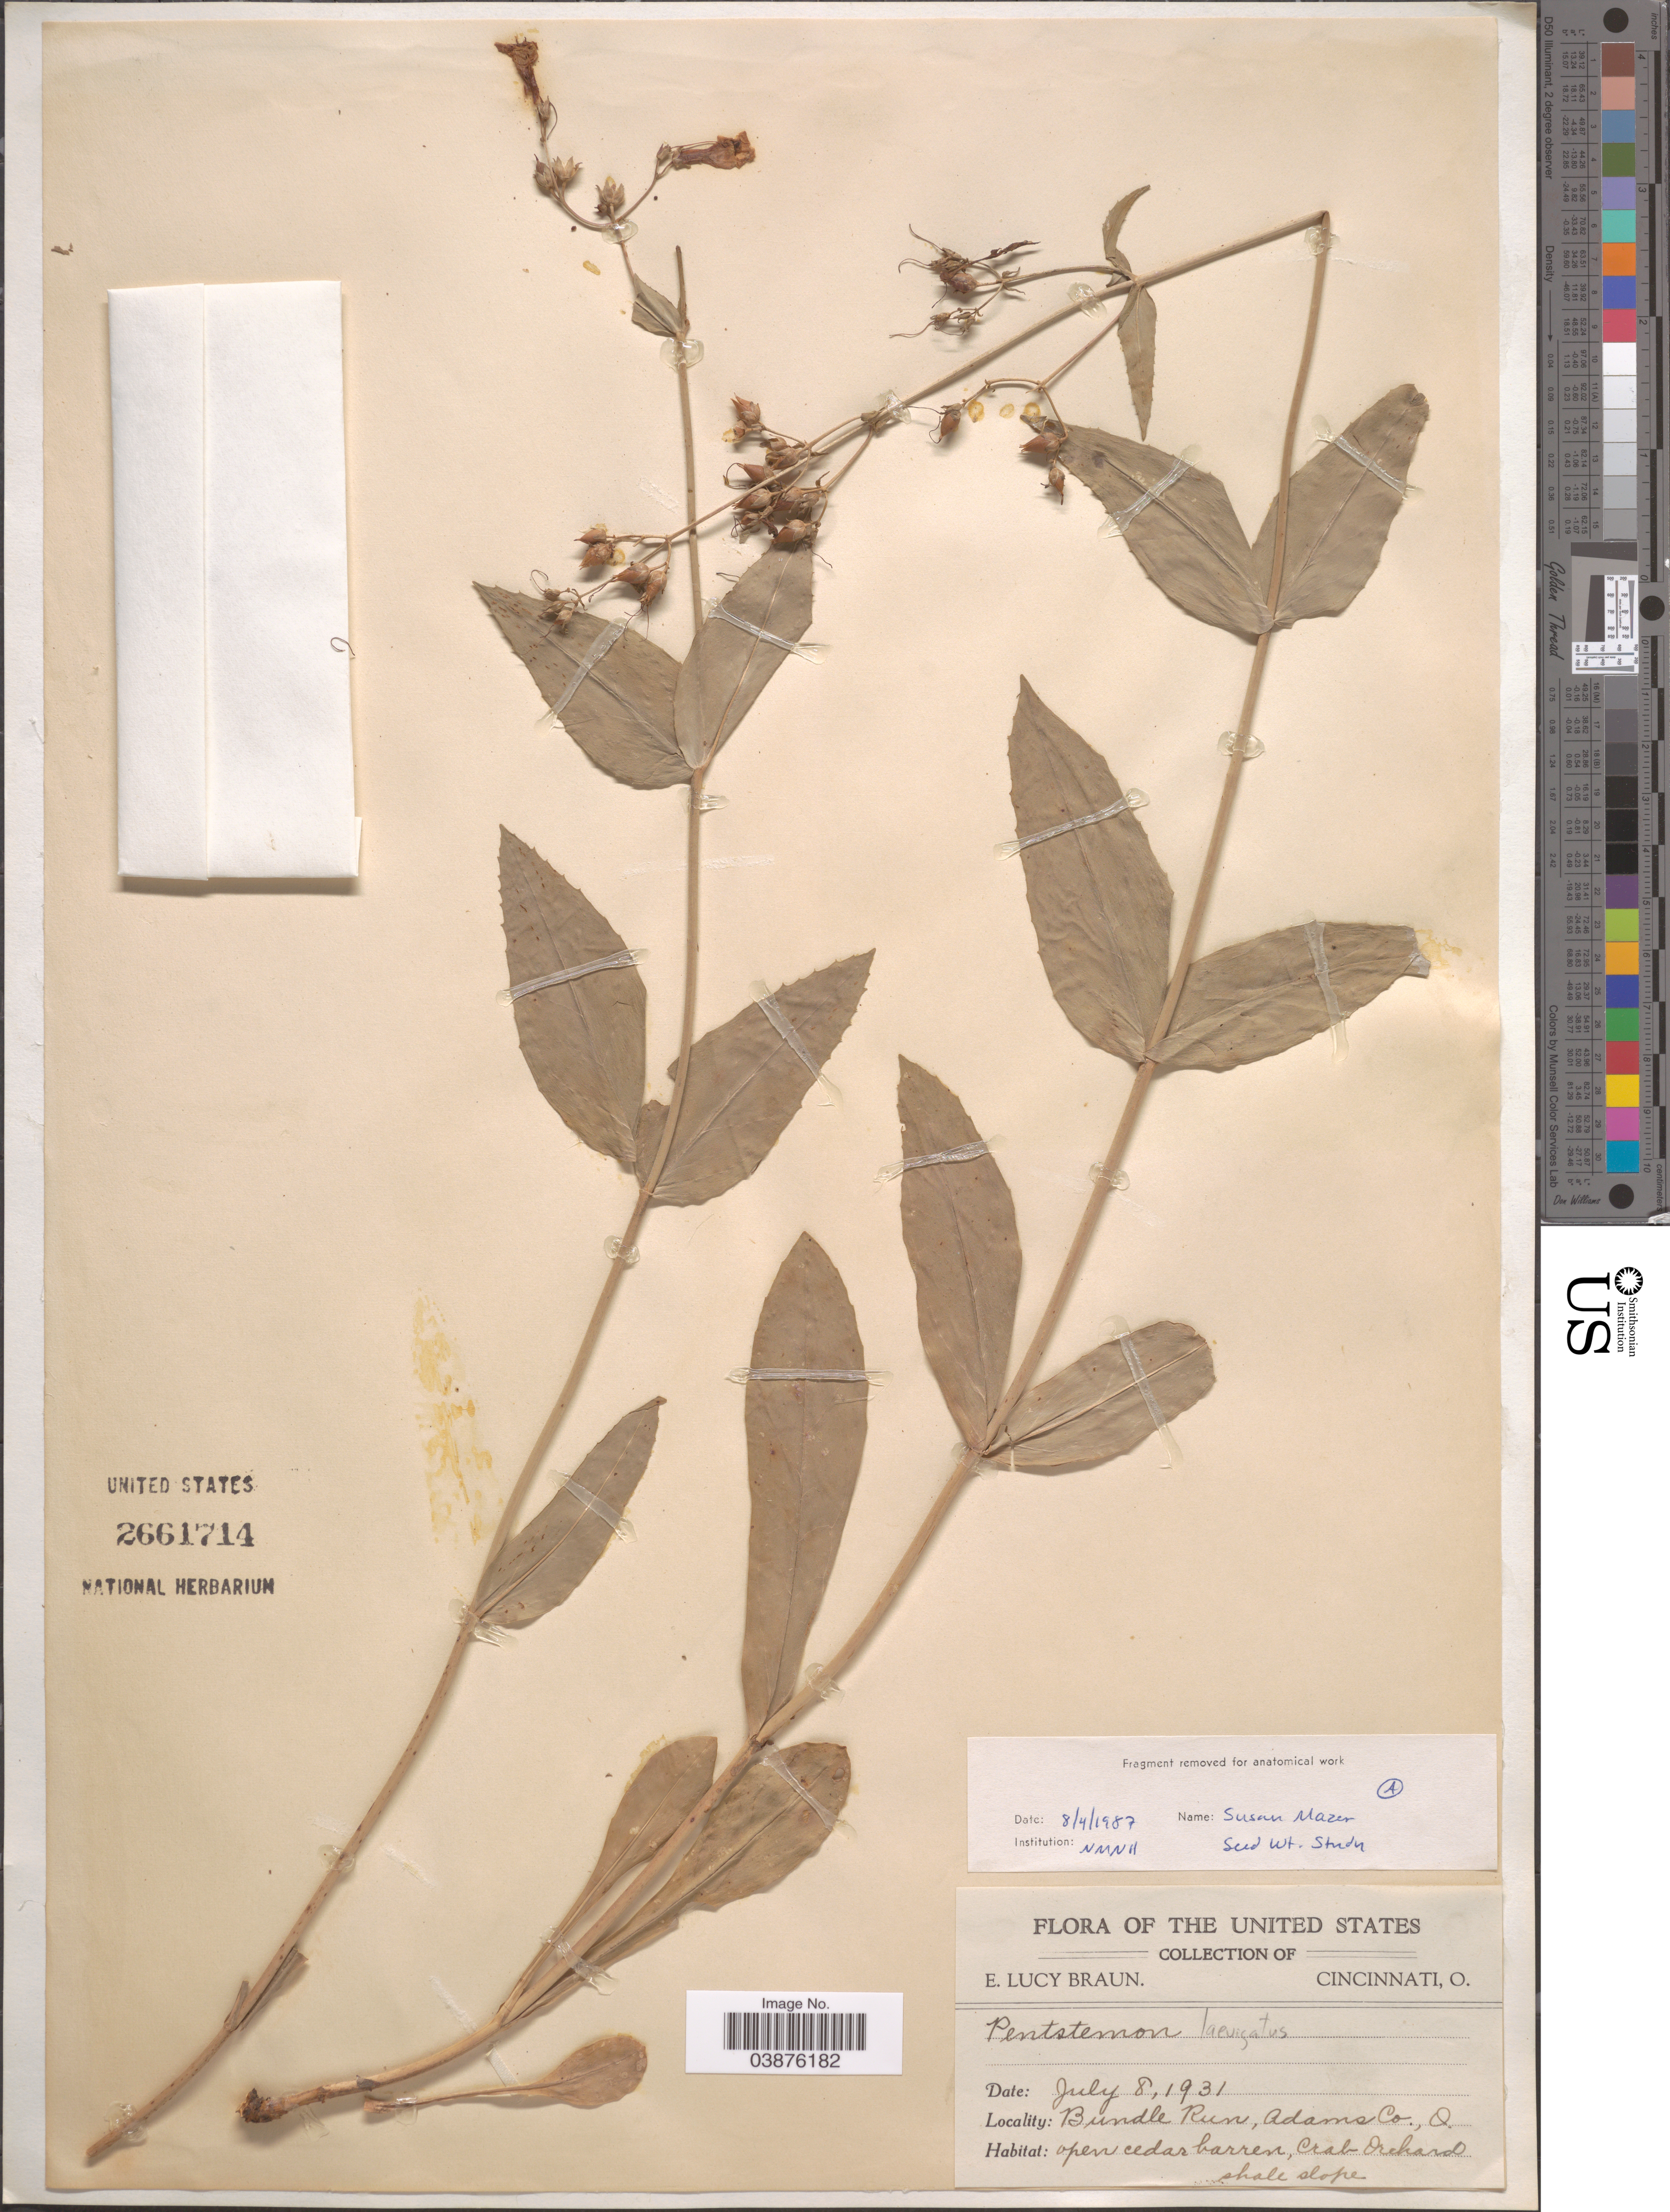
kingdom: Plantae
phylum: Tracheophyta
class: Magnoliopsida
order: Lamiales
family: Plantaginaceae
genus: Penstemon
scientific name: Penstemon laevigatus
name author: Aiton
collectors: E. L. Braun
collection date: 1931-07-08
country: United States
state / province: Ohio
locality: Bundle Run, Adams Co. Crab Orchard shale slope.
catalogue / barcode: US 2661714